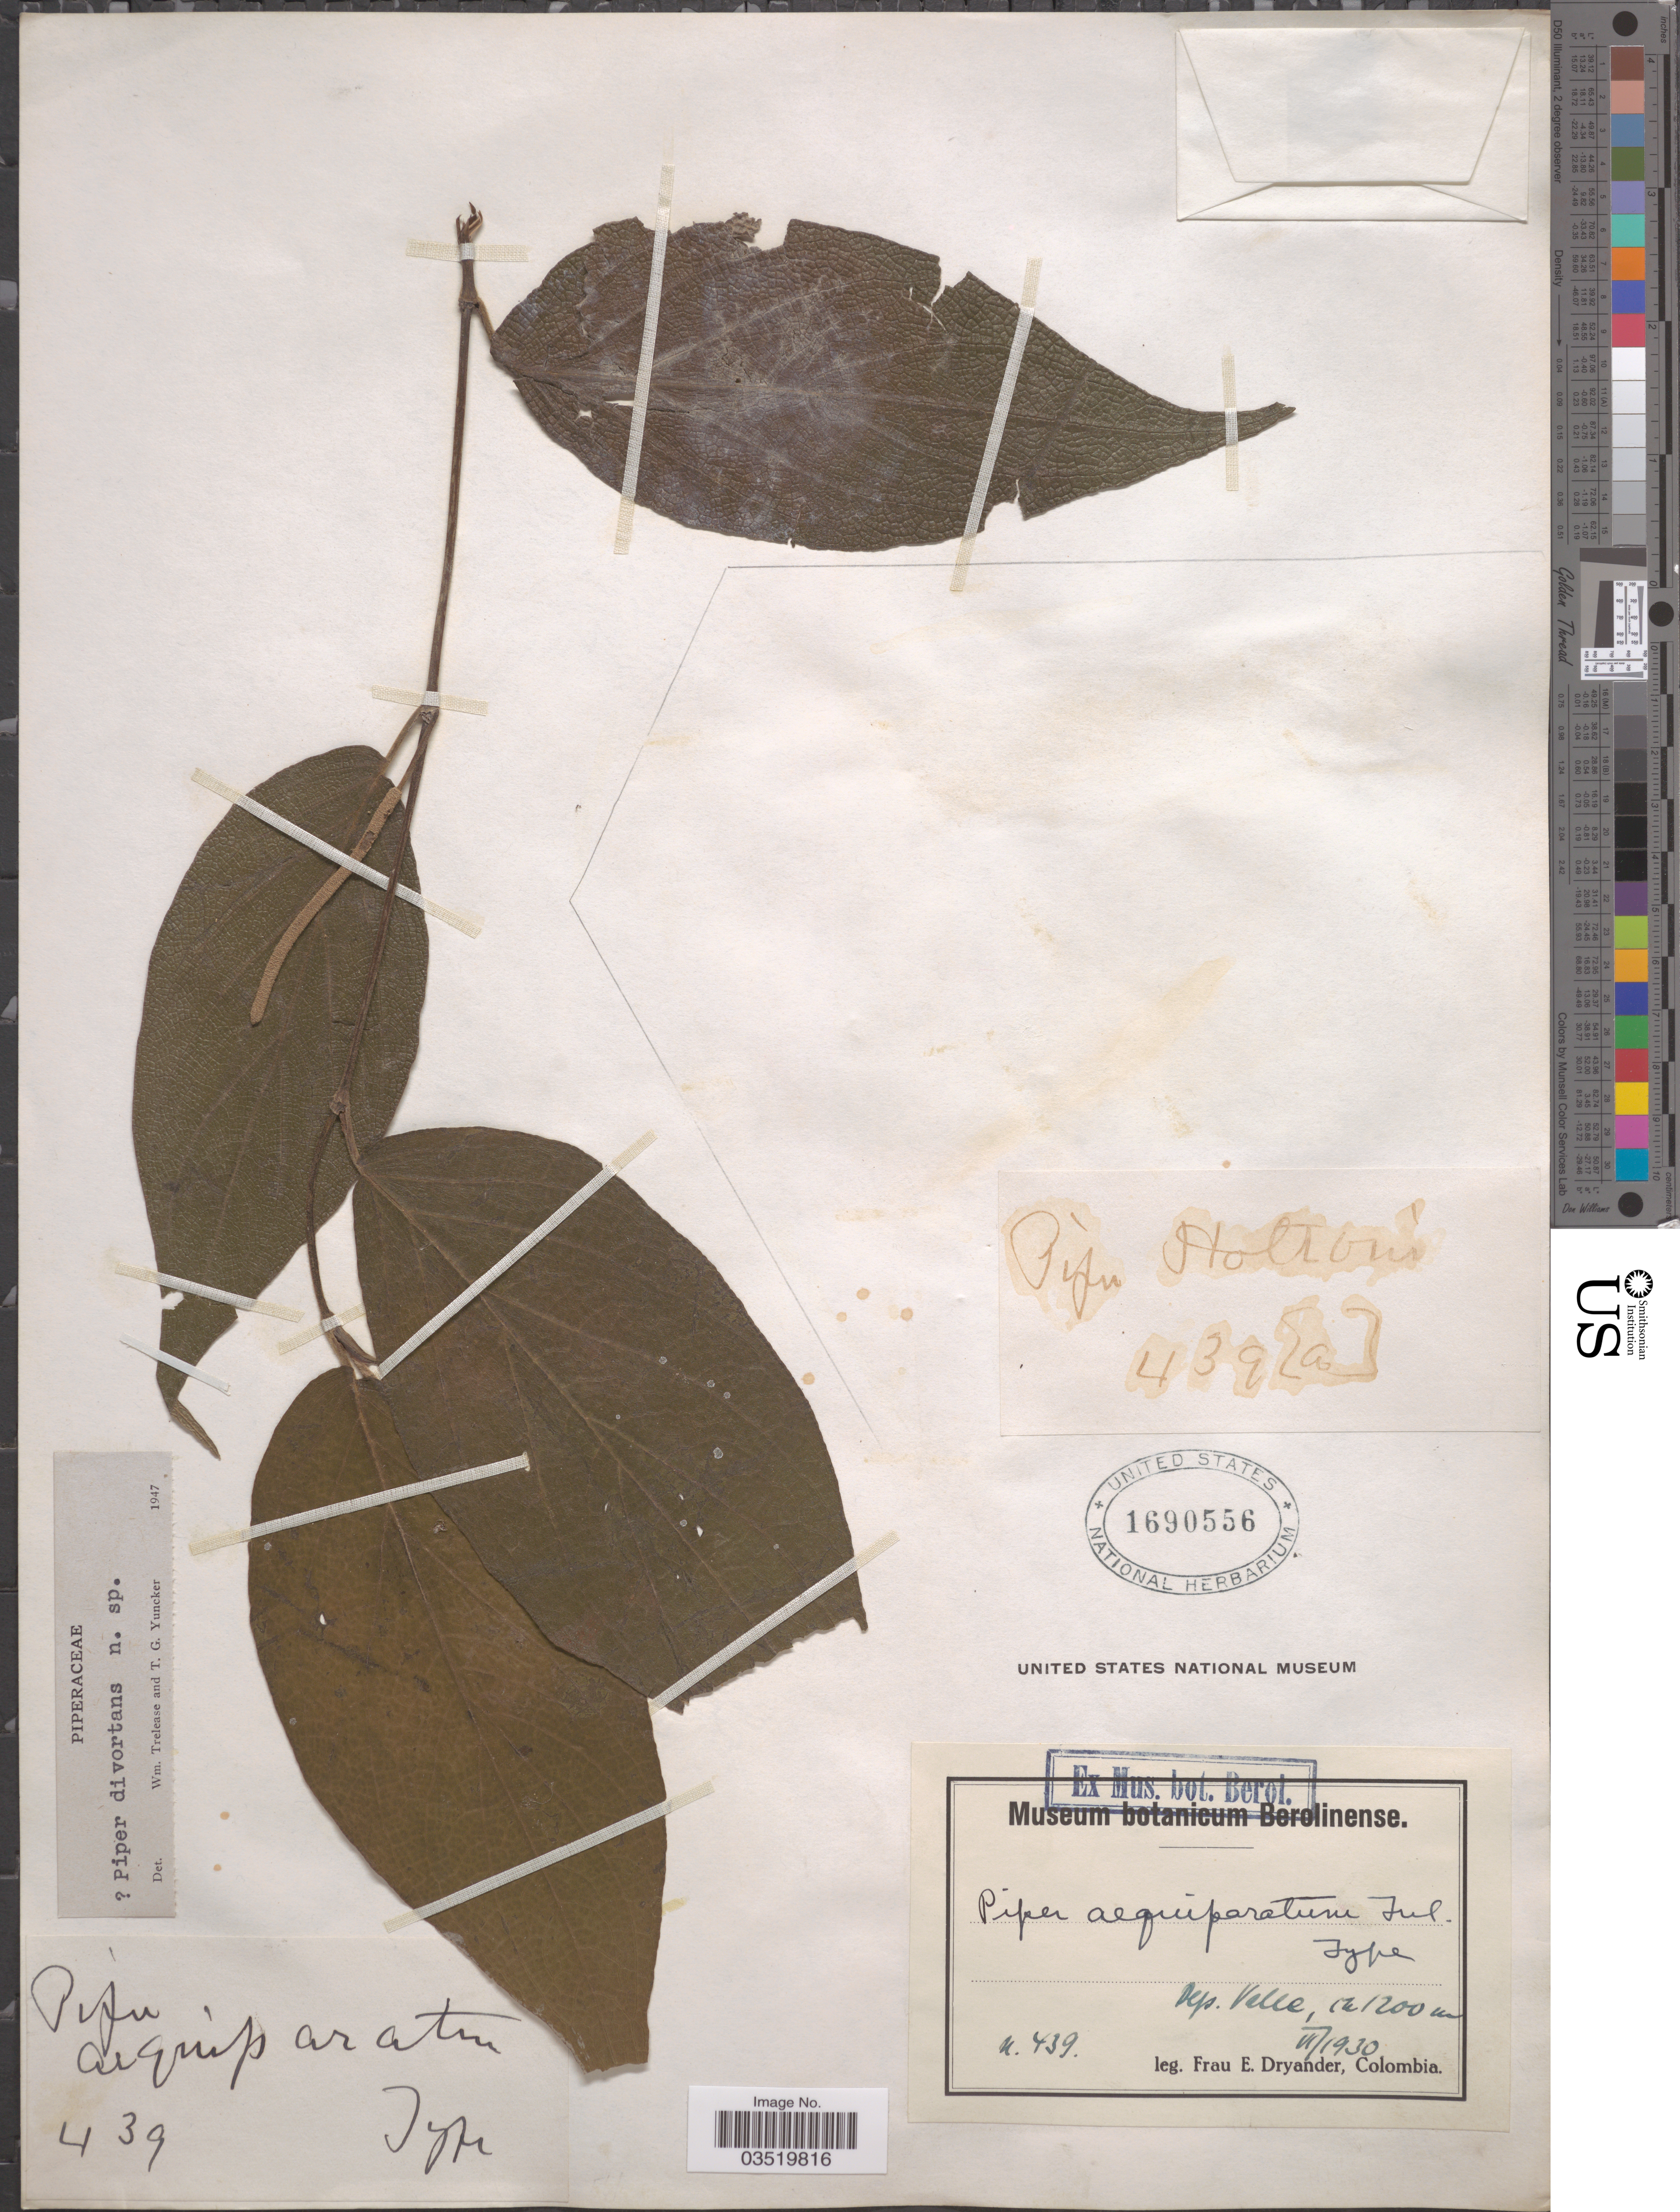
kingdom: Plantae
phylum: Tracheophyta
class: Magnoliopsida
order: Piperales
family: Piperaceae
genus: Piper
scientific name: Piper divortans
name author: Trel. & Yunck.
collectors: F. Dryander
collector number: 439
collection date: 1930-06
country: Colombia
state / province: Valle del Cauca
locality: Dep. Valle.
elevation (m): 1200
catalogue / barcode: US 1690556